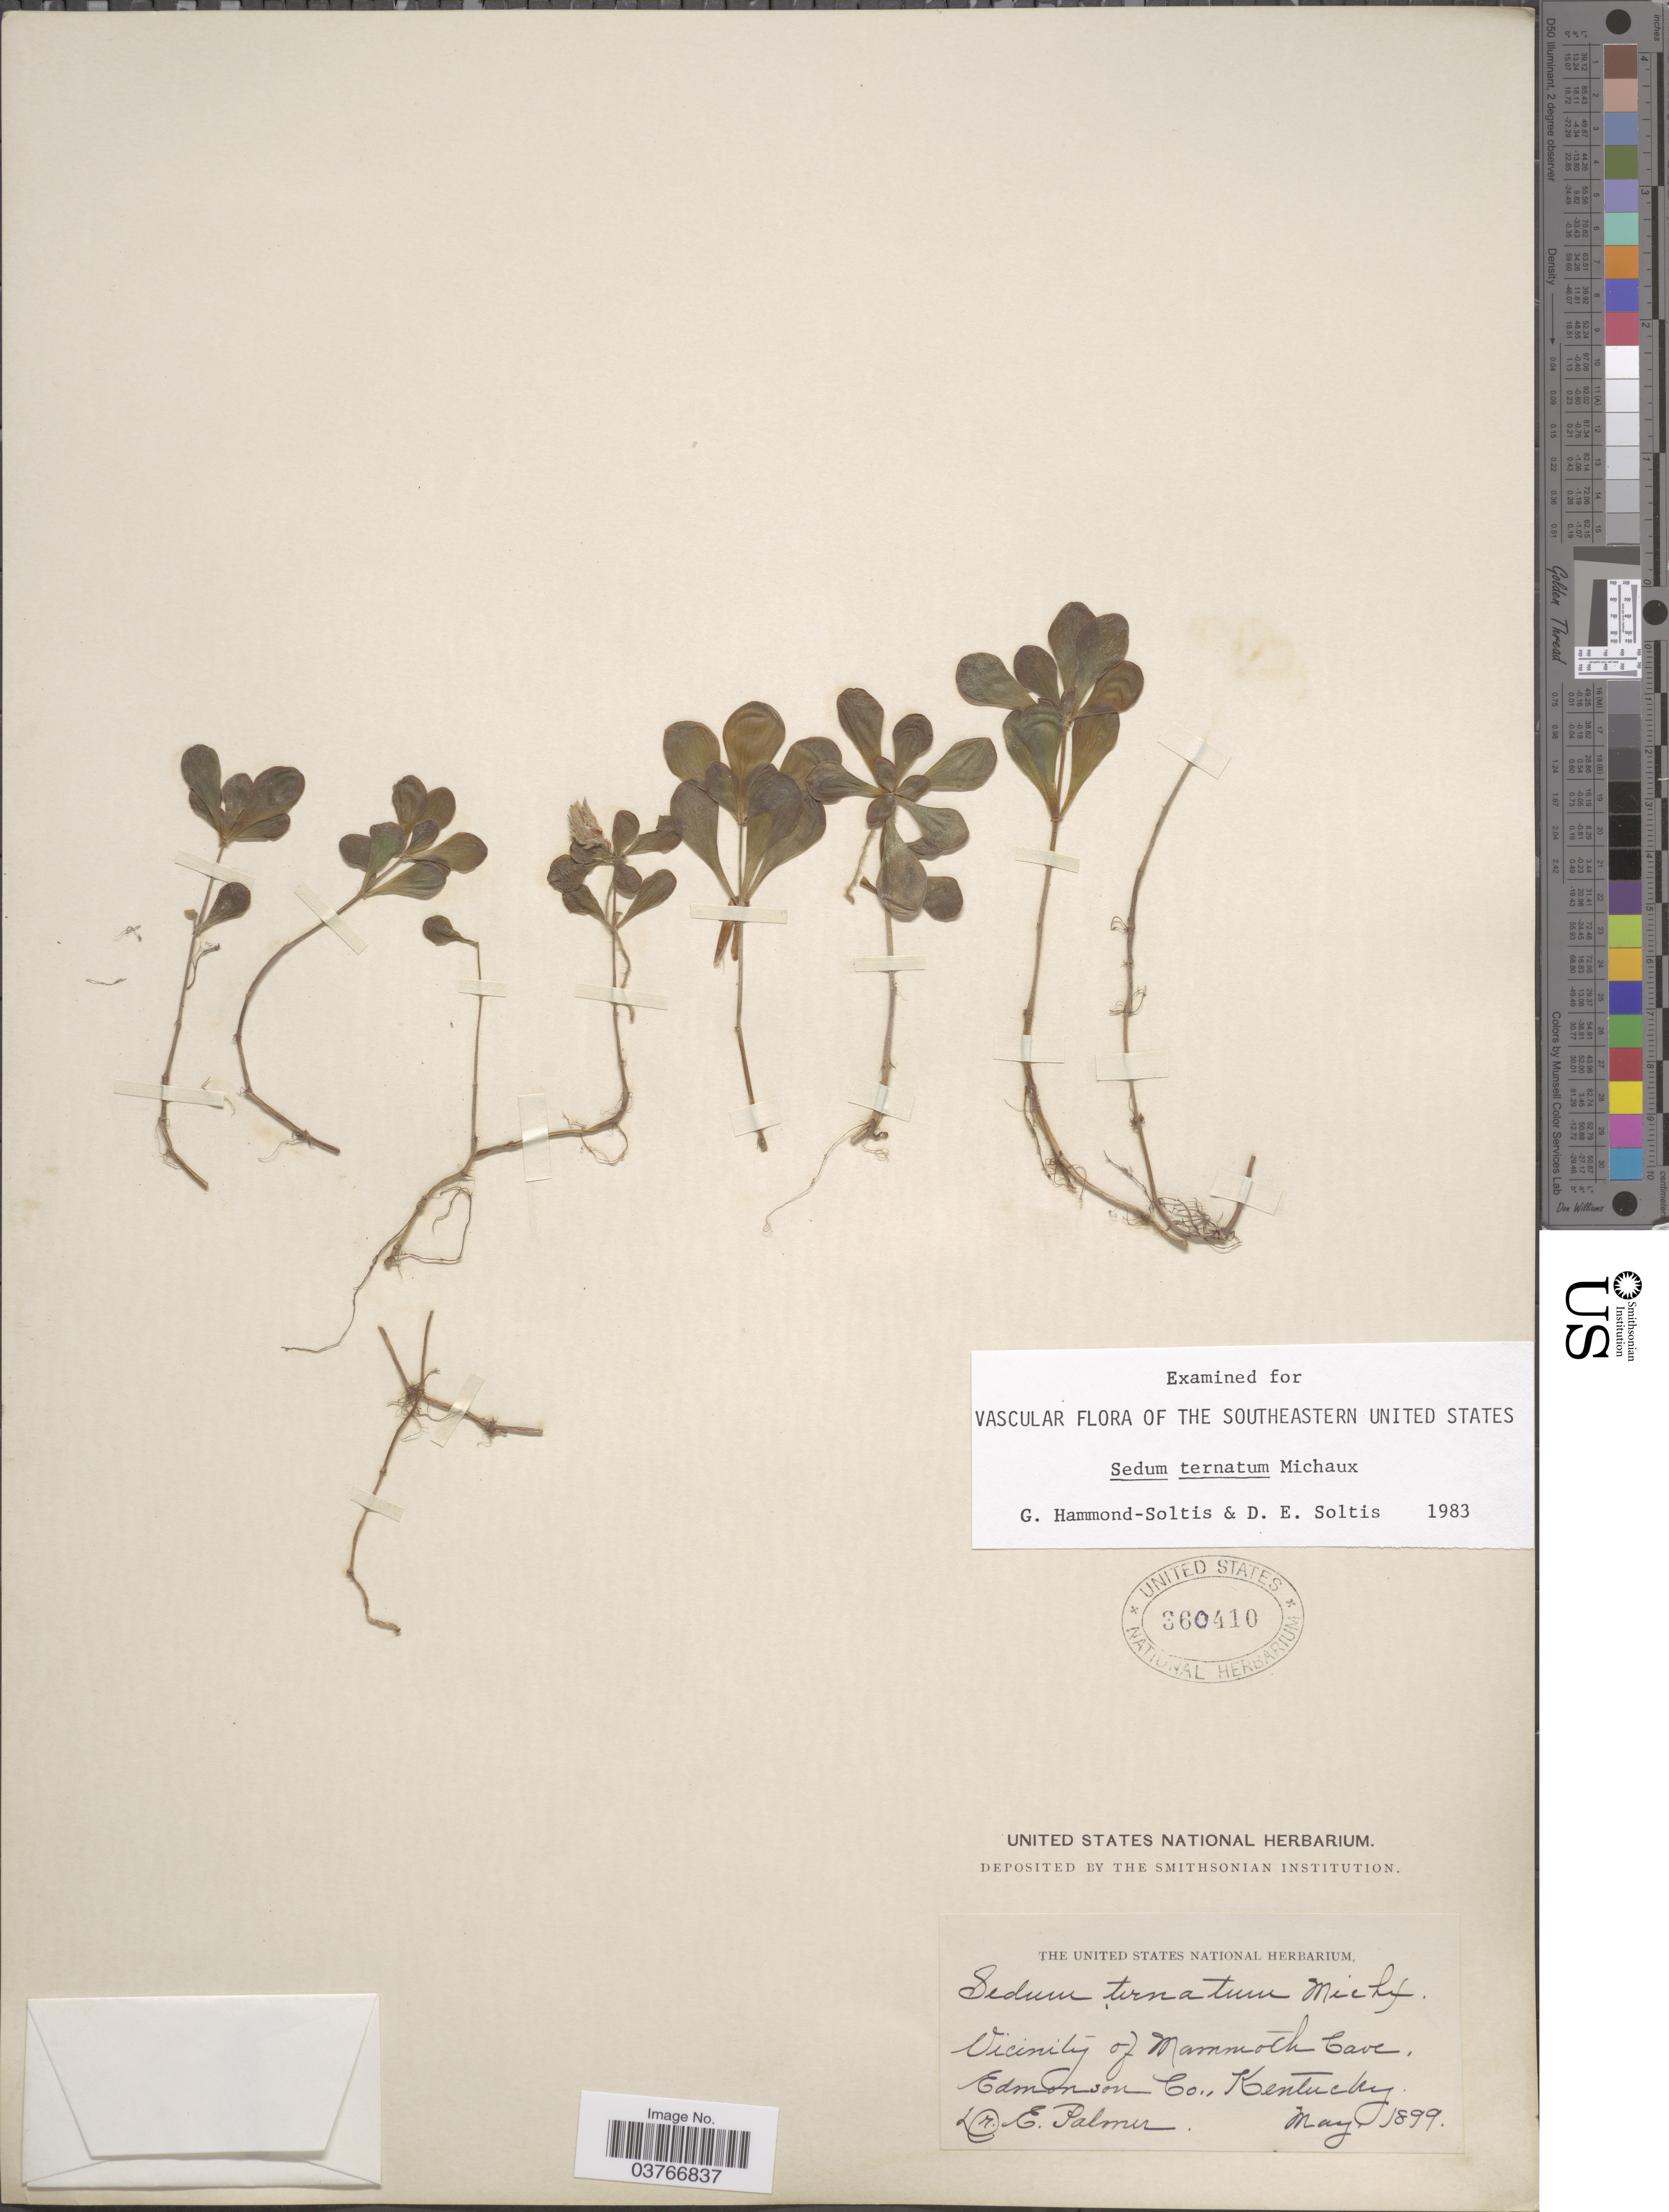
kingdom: Plantae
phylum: Tracheophyta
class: Magnoliopsida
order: Saxifragales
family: Crassulaceae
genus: Sedum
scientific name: Sedum ternatum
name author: Michx.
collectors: E. Palmer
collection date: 1899-05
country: United States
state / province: Kentucky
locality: Vicinity of Mammoth Cave, Edmonson Co.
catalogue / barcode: US 360410